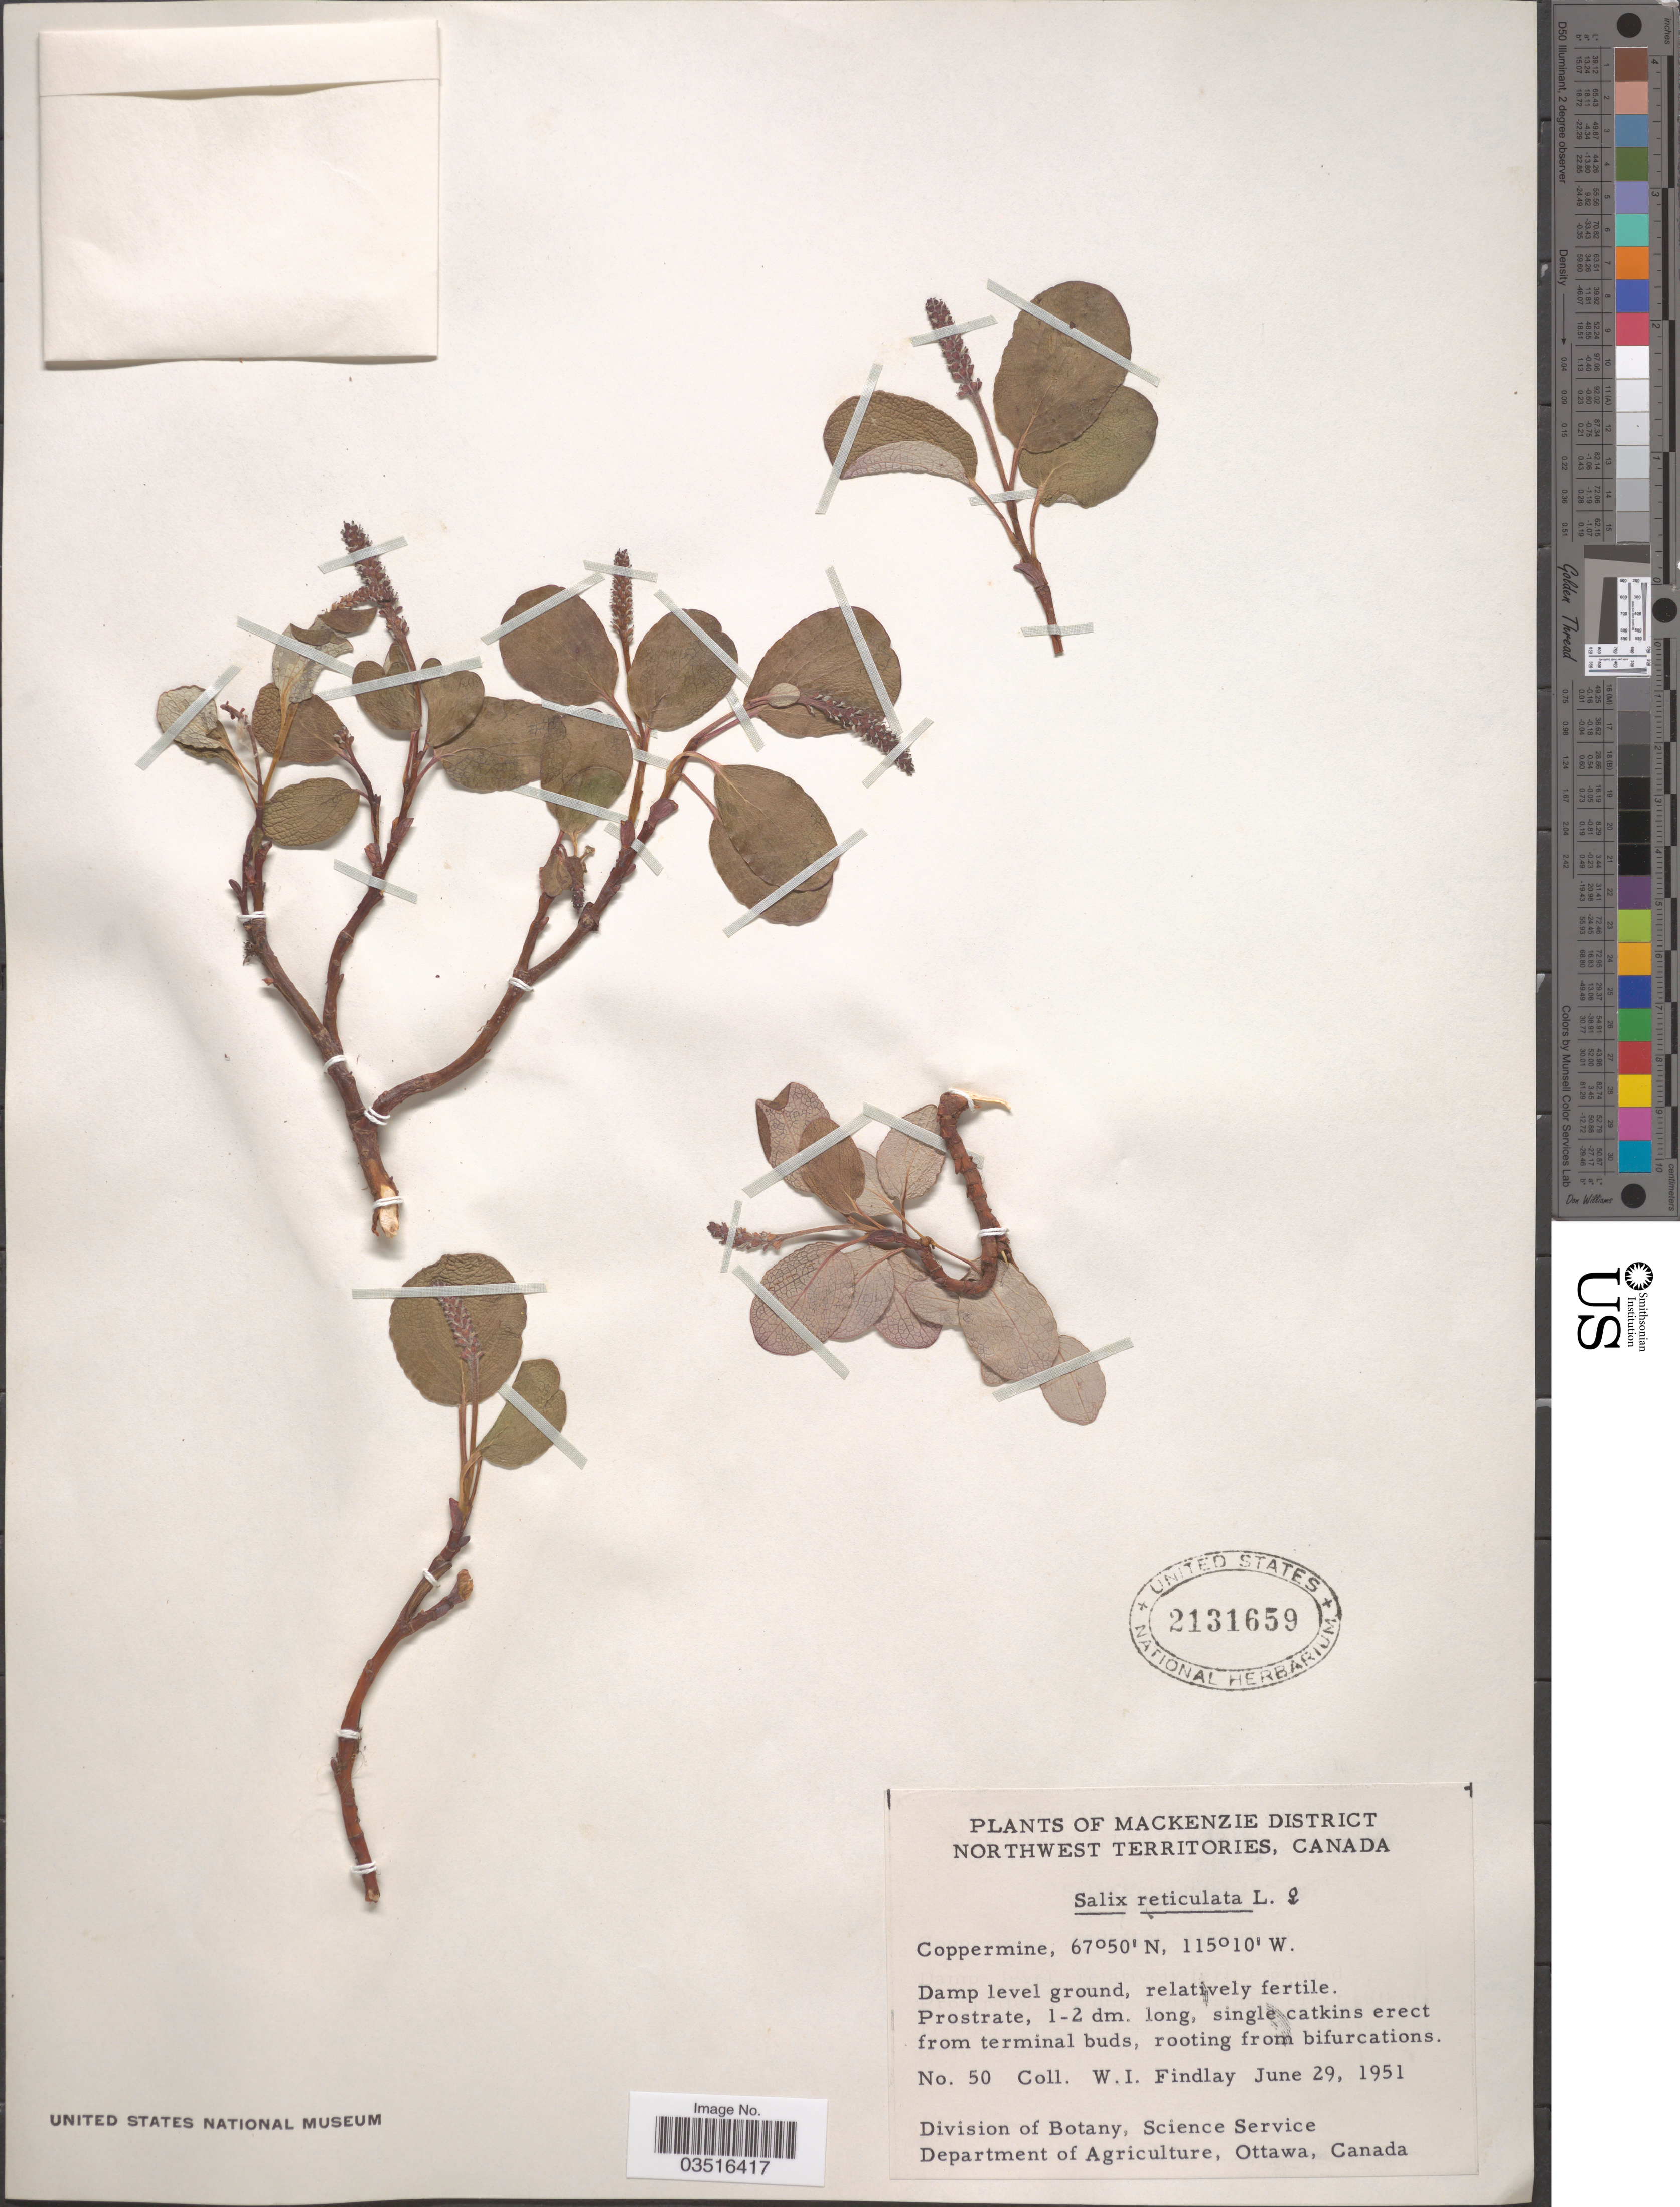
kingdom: Plantae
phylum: Tracheophyta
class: Magnoliopsida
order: Malpighiales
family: Salicaceae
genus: Salix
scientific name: Salix reticulata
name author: L.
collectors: W. Findlay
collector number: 50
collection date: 1951-06-29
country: Canada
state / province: Northwest Territories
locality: Mackenzie District. Coppermine.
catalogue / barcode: US 2131659